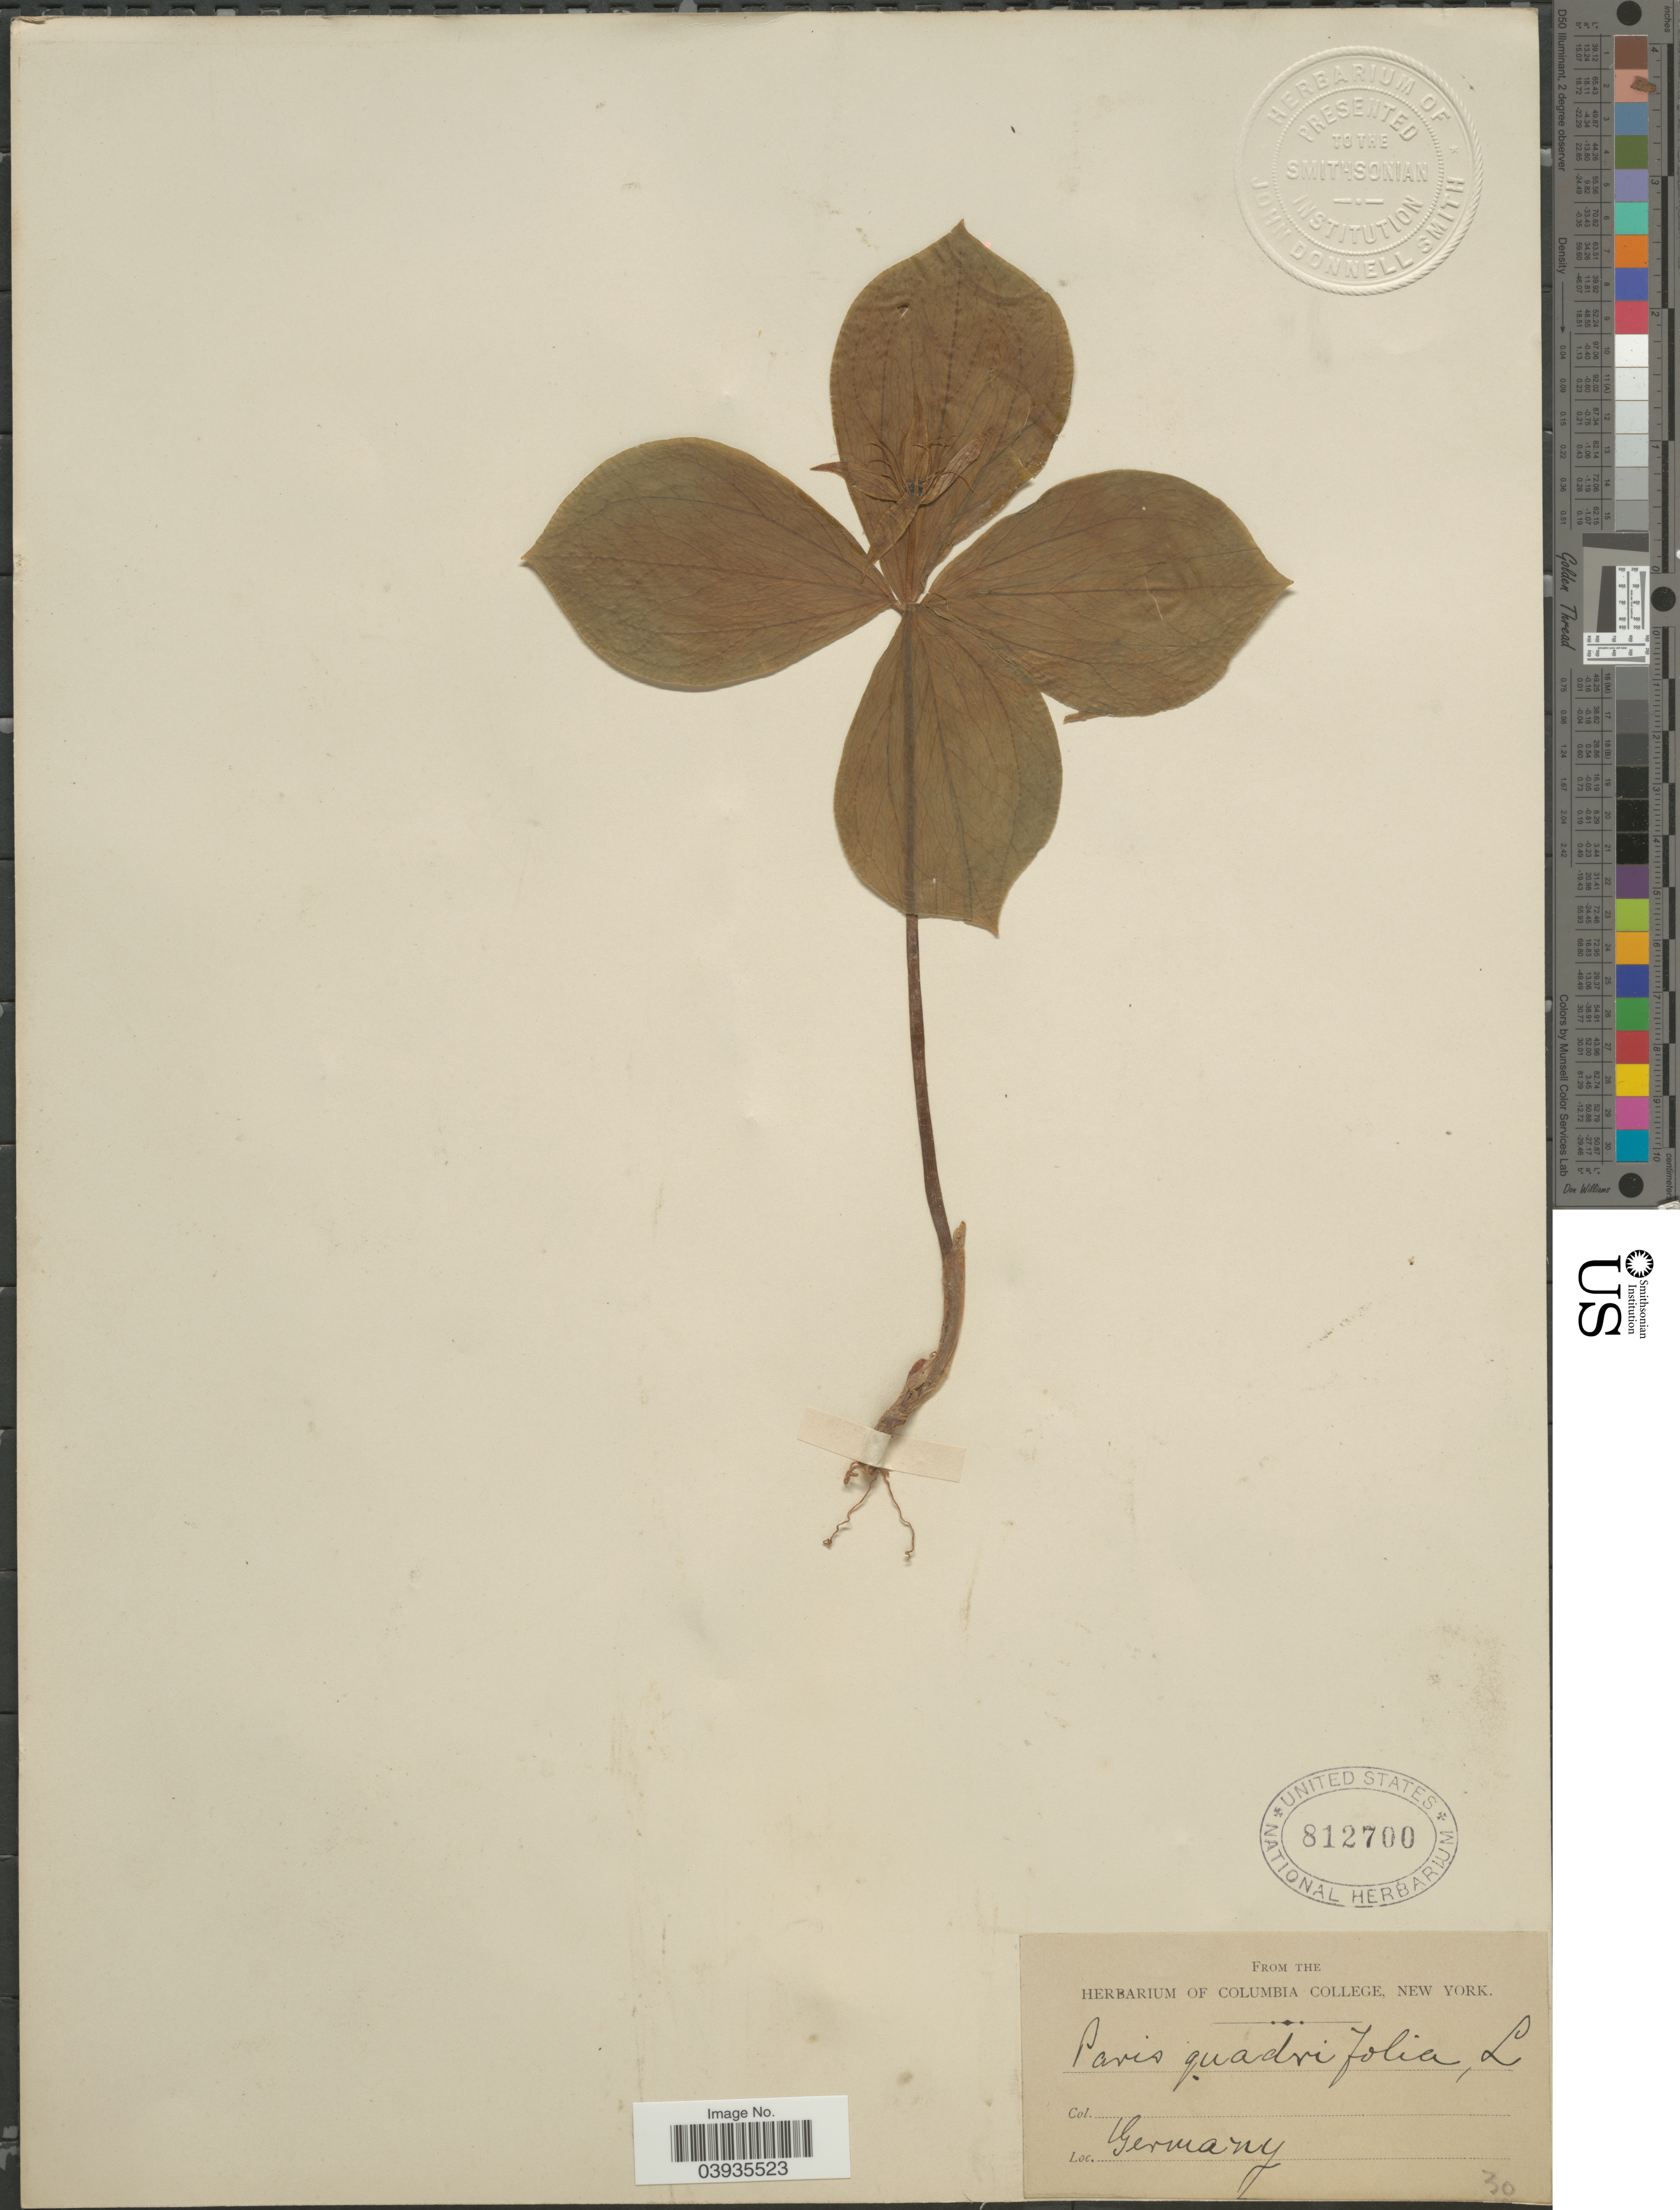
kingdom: Plantae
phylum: Tracheophyta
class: Liliopsida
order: Liliales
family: Melanthiaceae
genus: Paris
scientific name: Paris quadrifolia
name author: L.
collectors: ex herb. Columbia College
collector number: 30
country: Germany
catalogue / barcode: US 812700